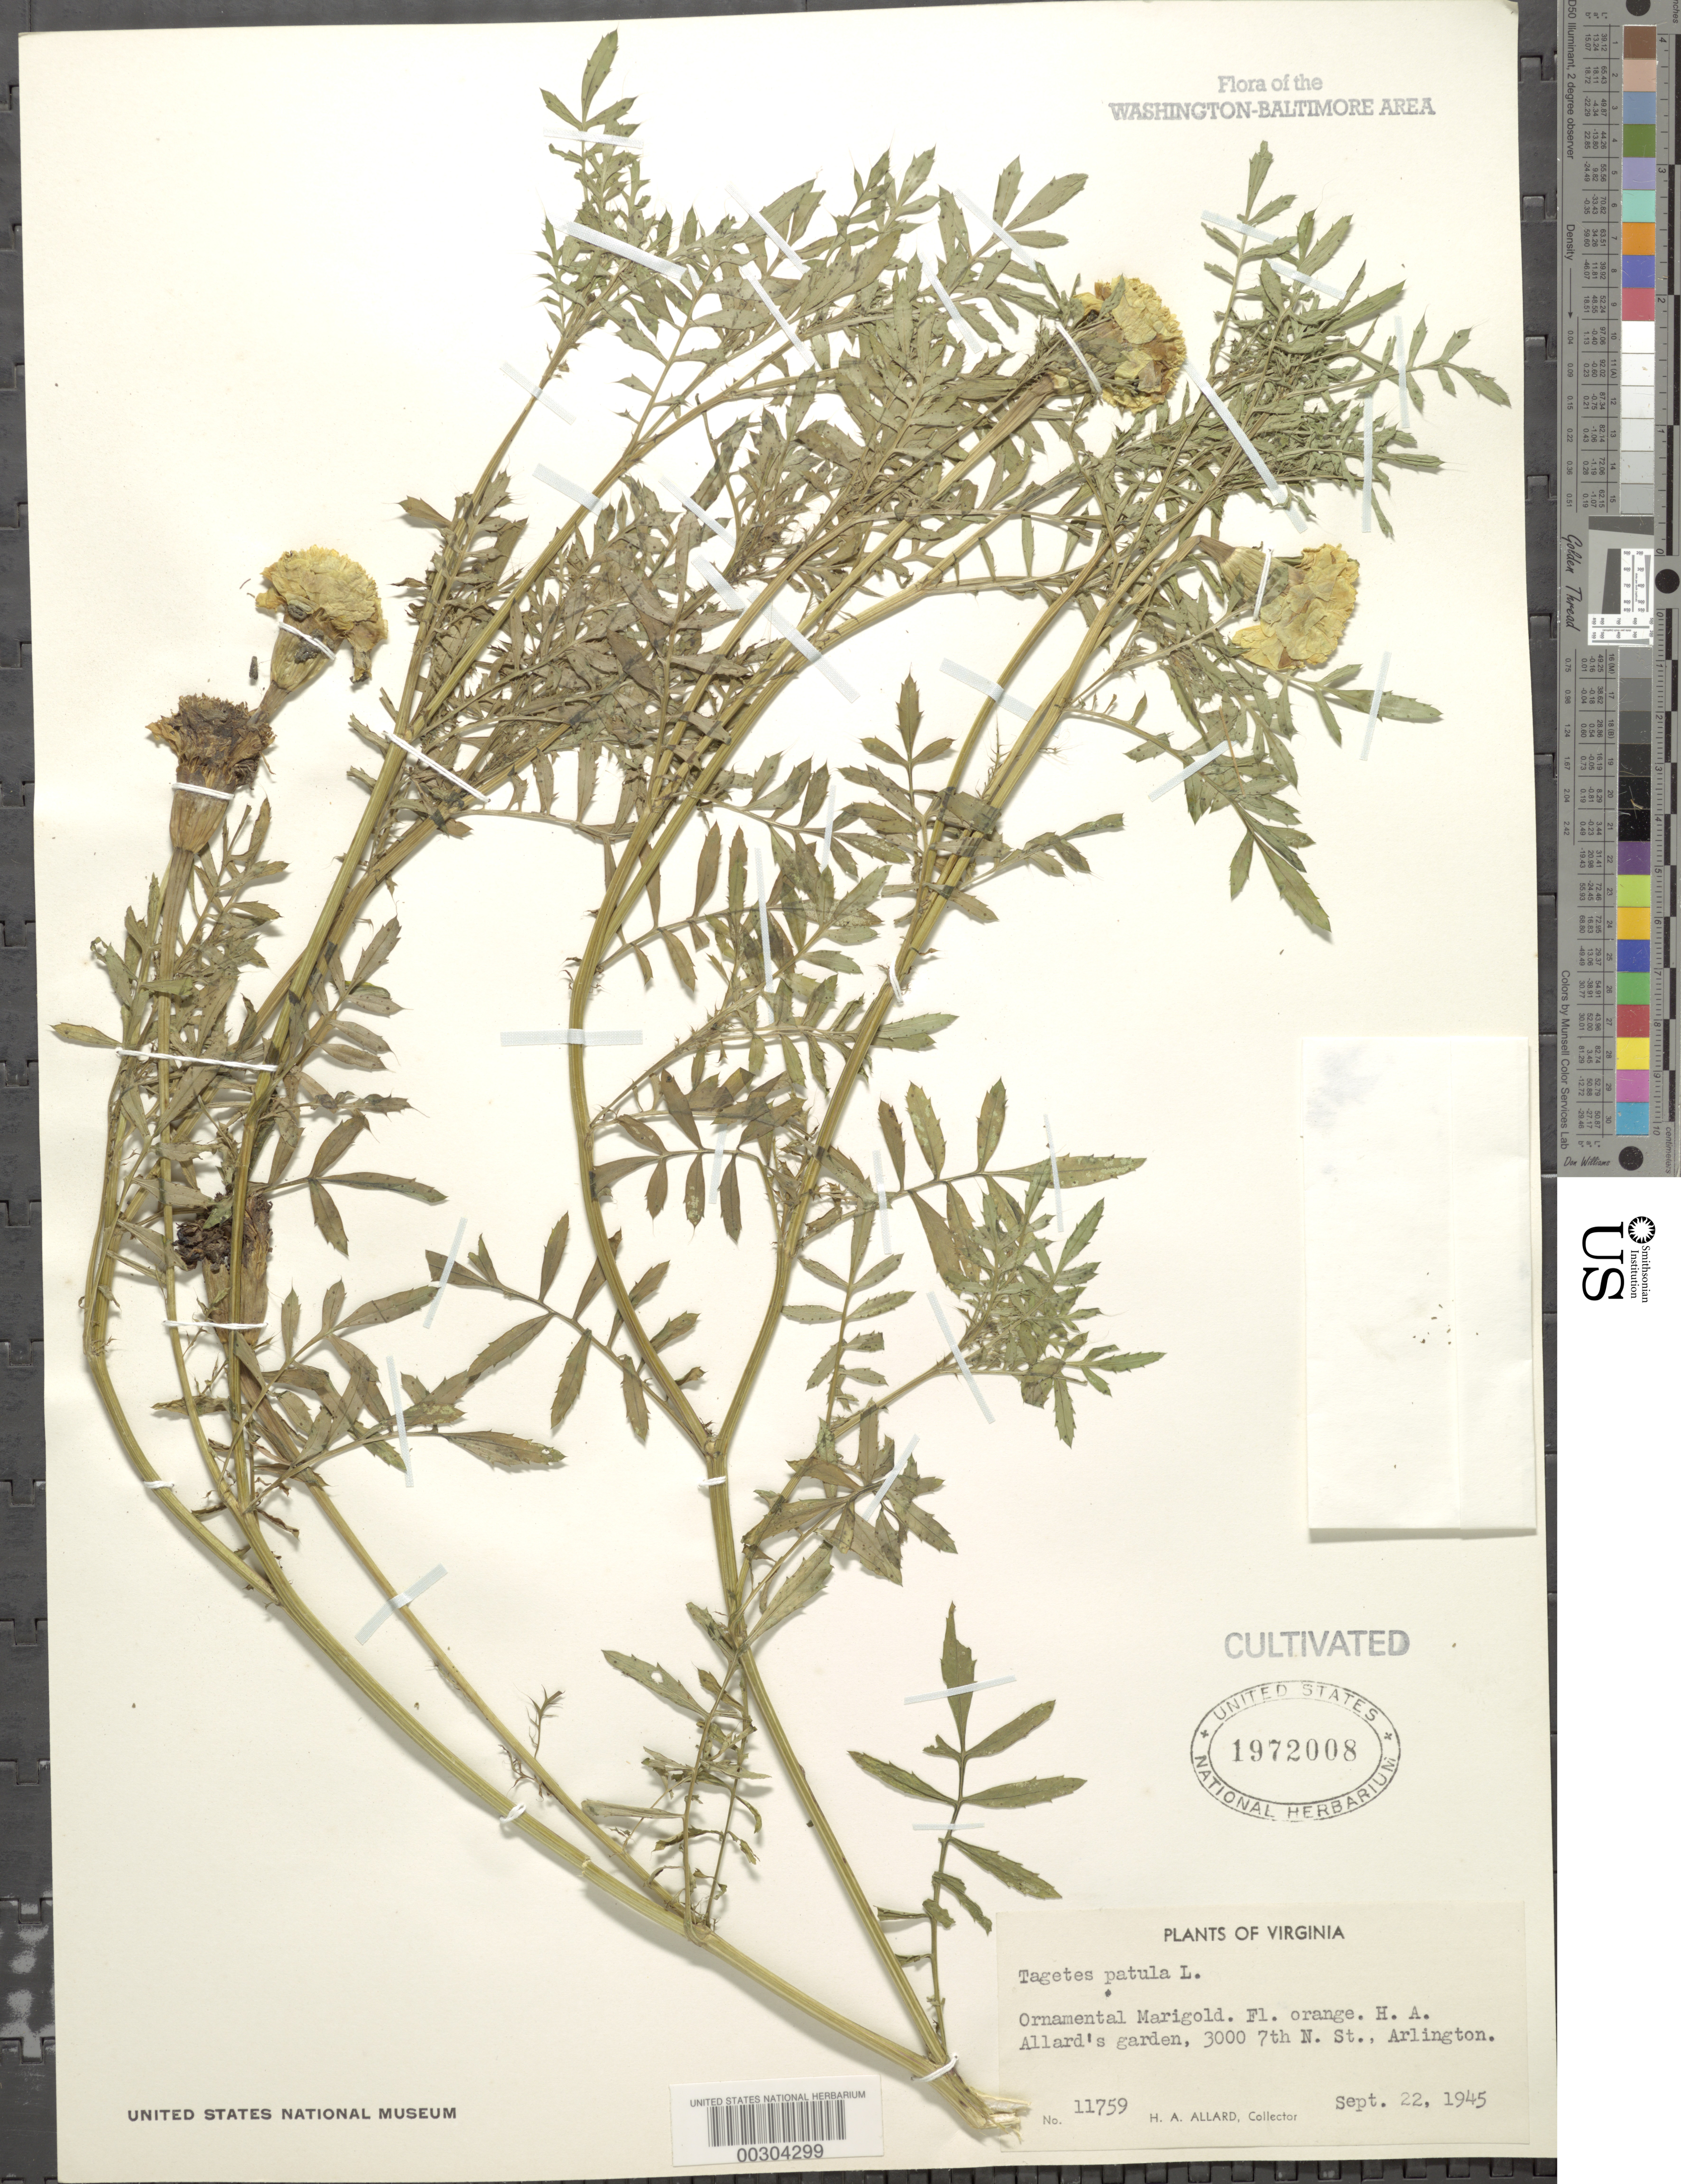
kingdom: Plantae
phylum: Tracheophyta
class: Magnoliopsida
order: Asterales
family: Asteraceae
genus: Tagetes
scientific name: Tagetes patula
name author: L.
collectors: H. A. Allard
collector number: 11759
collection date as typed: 22 Sep 1945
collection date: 1945-09-22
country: United States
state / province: Virginia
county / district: Arlington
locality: North Arlington, 3000 7th St, Allard's garden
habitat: Garden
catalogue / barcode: US 1972008